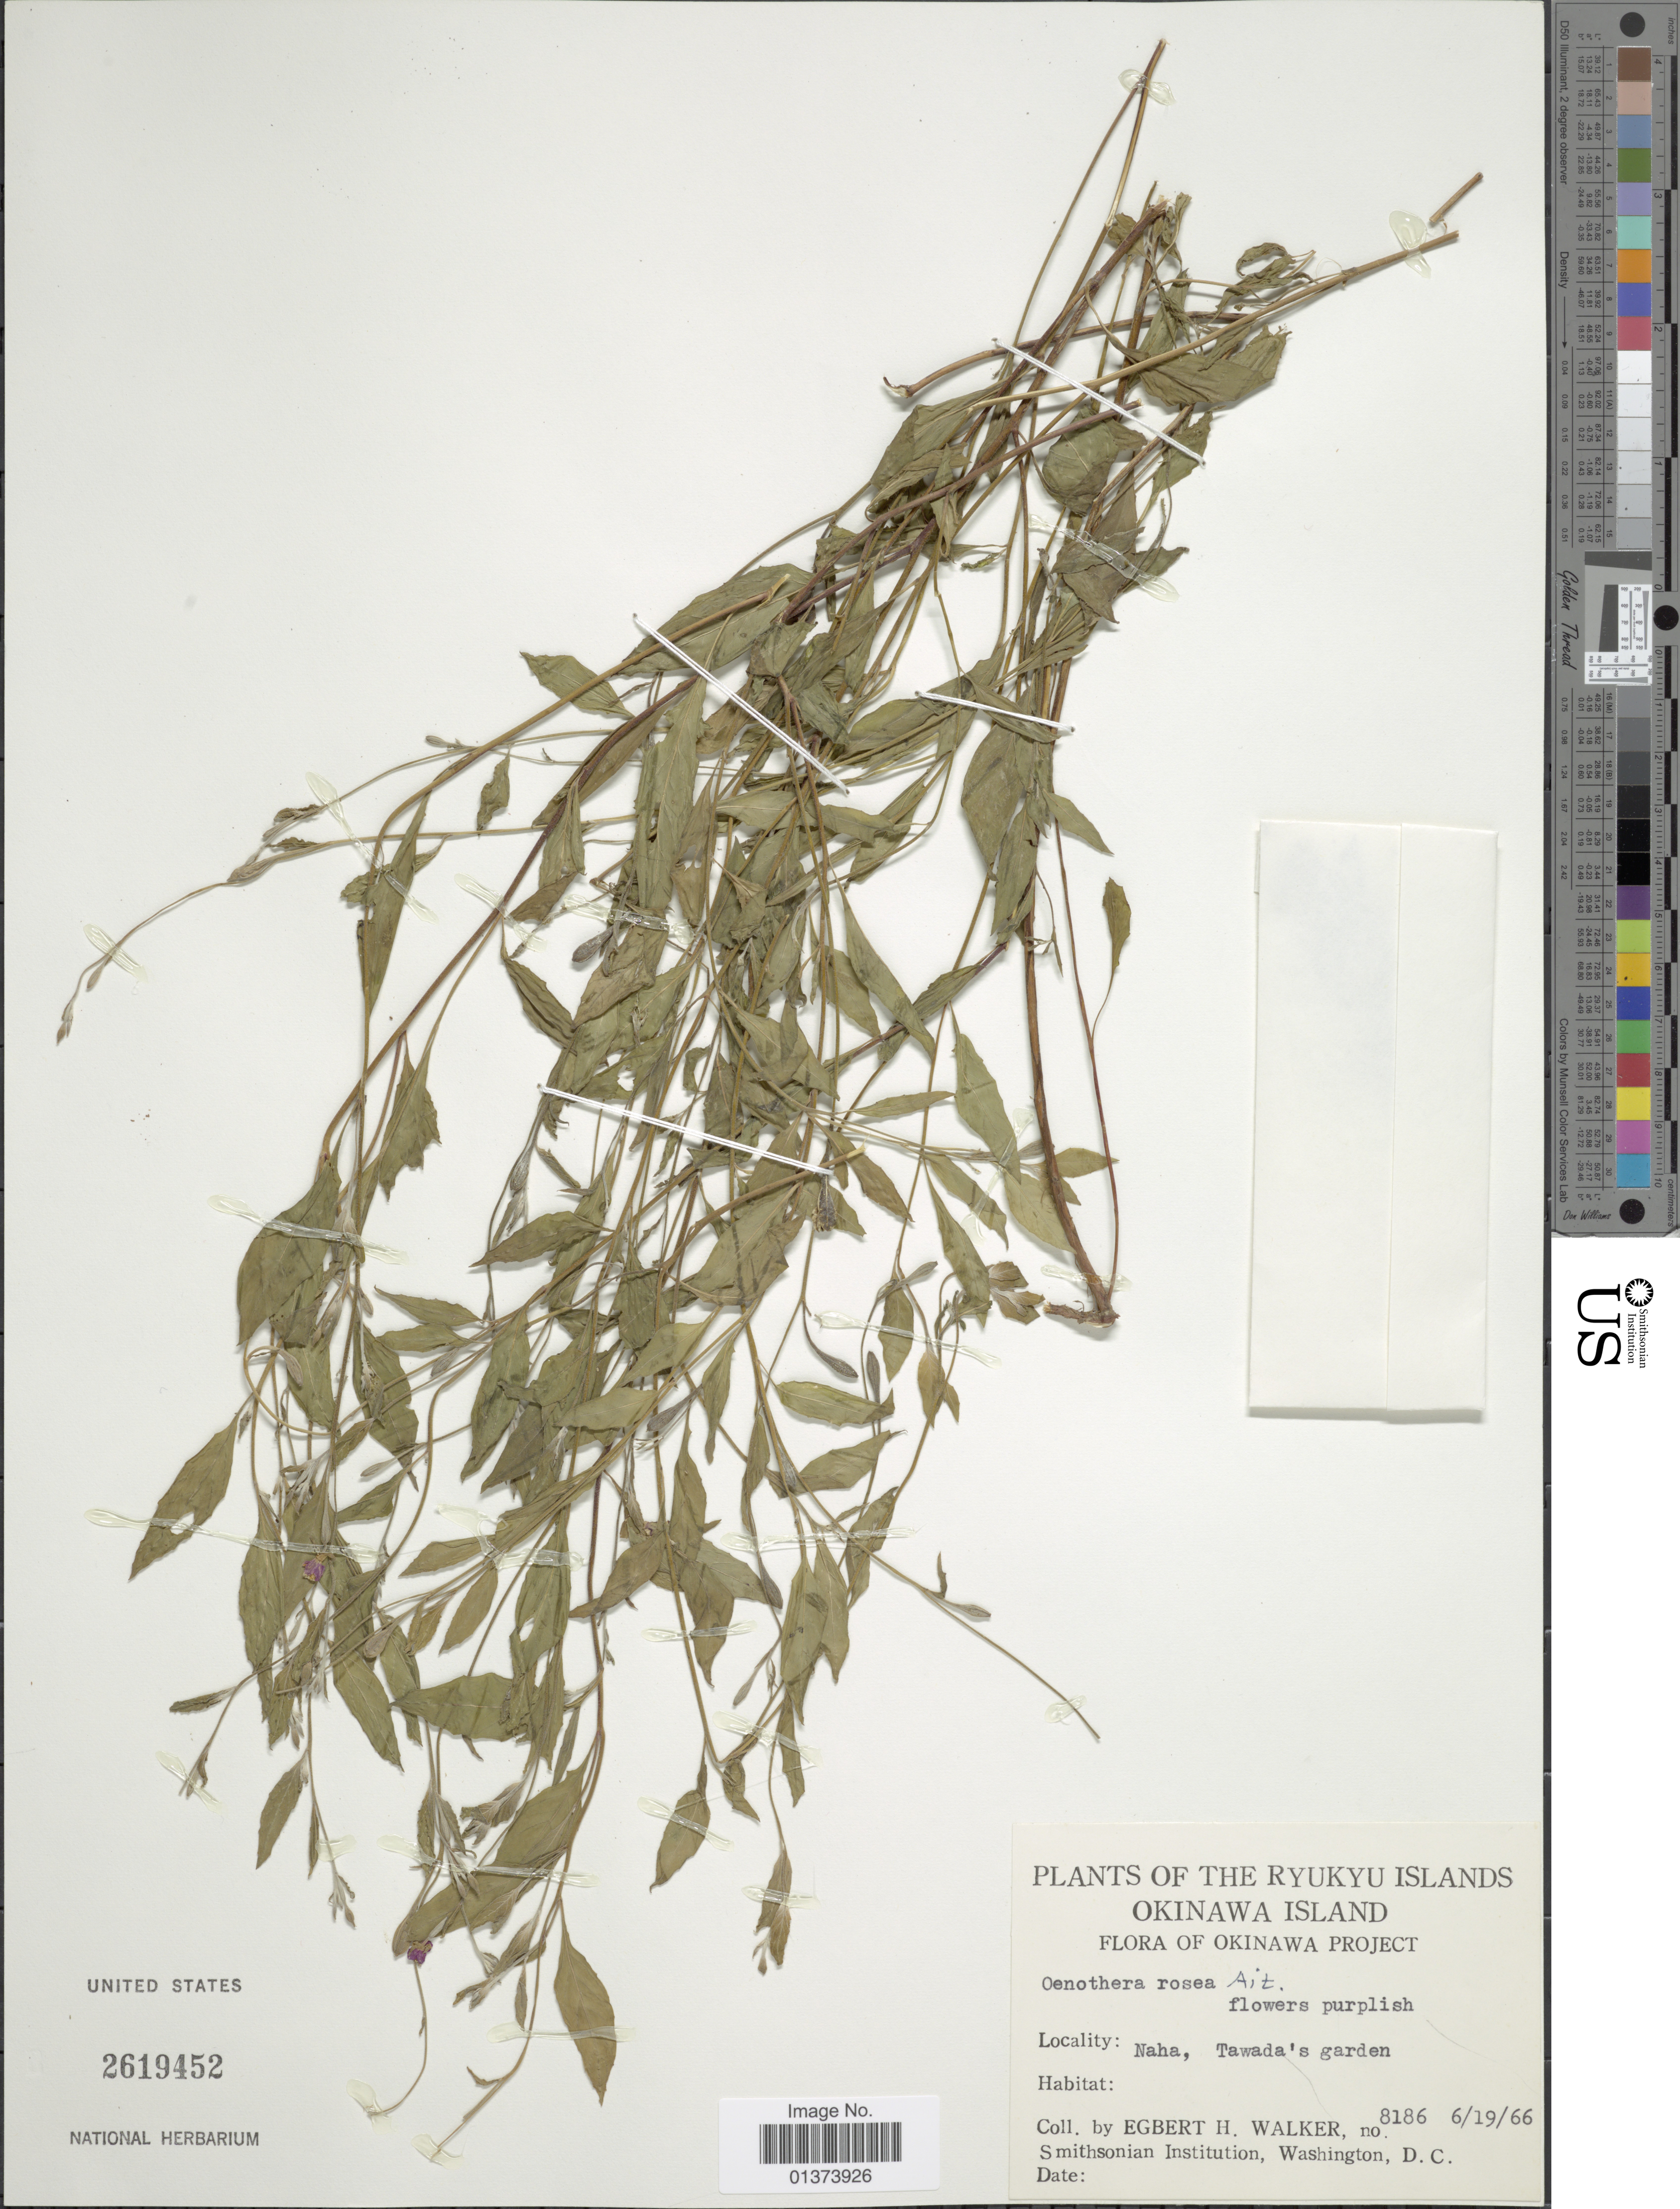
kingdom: Plantae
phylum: Tracheophyta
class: Magnoliopsida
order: Myrtales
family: Onagraceae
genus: Oenothera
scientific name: Oenothera rosea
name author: L'Hér. ex Aiton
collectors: E. H. Walker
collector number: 8186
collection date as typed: Transcribed d/m/y: 19/6/66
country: Japan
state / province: Okinawa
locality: Ryukyu Island, Okinawa Project, Naha, Tawada's garden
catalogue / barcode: US 2619452